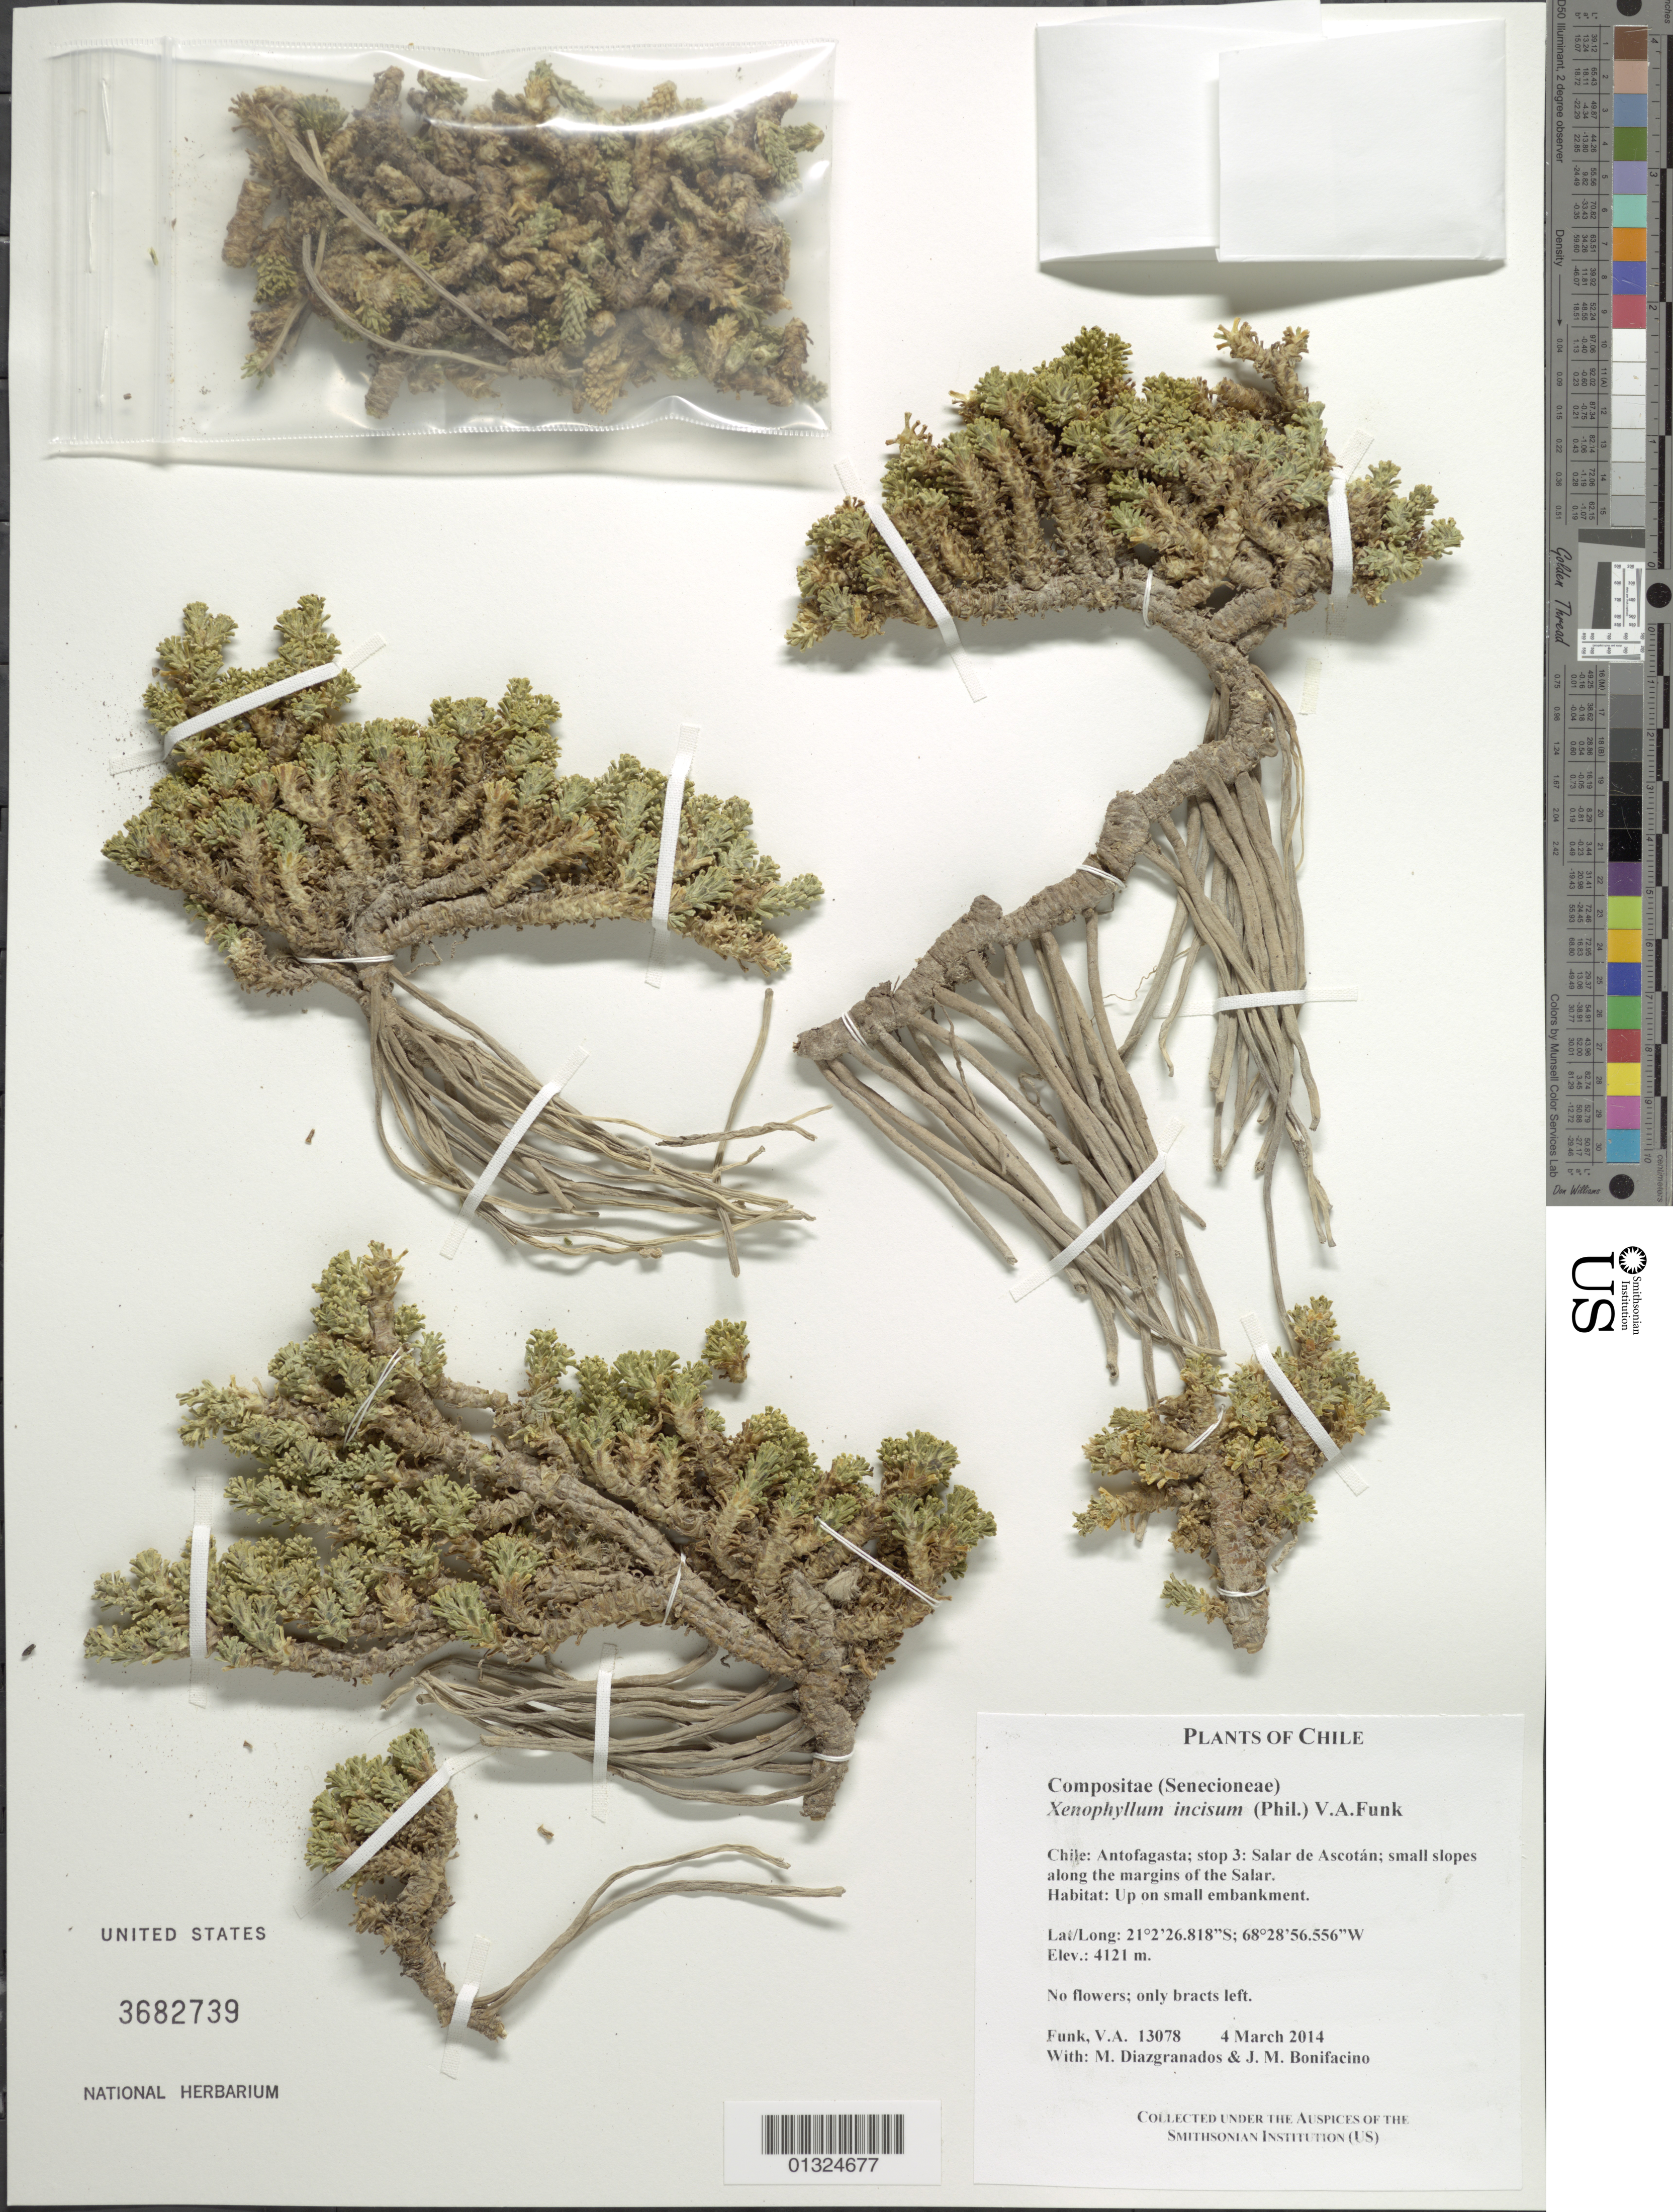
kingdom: Plantae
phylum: Tracheophyta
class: Magnoliopsida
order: Asterales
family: Asteraceae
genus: Xenophyllum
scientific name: Xenophyllum incisum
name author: (Phil.) V.A. Funk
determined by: Funk, Vicki A., (BOT), Smithsonian Institution - National Museum of Natural History (UNITED STATES)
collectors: V. Funk, M. Diazgranados C. & M. Bonifacino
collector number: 13078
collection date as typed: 4 March 2014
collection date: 2014-03-04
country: Chile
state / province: Antofagasta (II)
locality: Salar de Ascotan; small slopes along the margins of the Salar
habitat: up on small embankment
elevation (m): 4121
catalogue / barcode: US 3682739